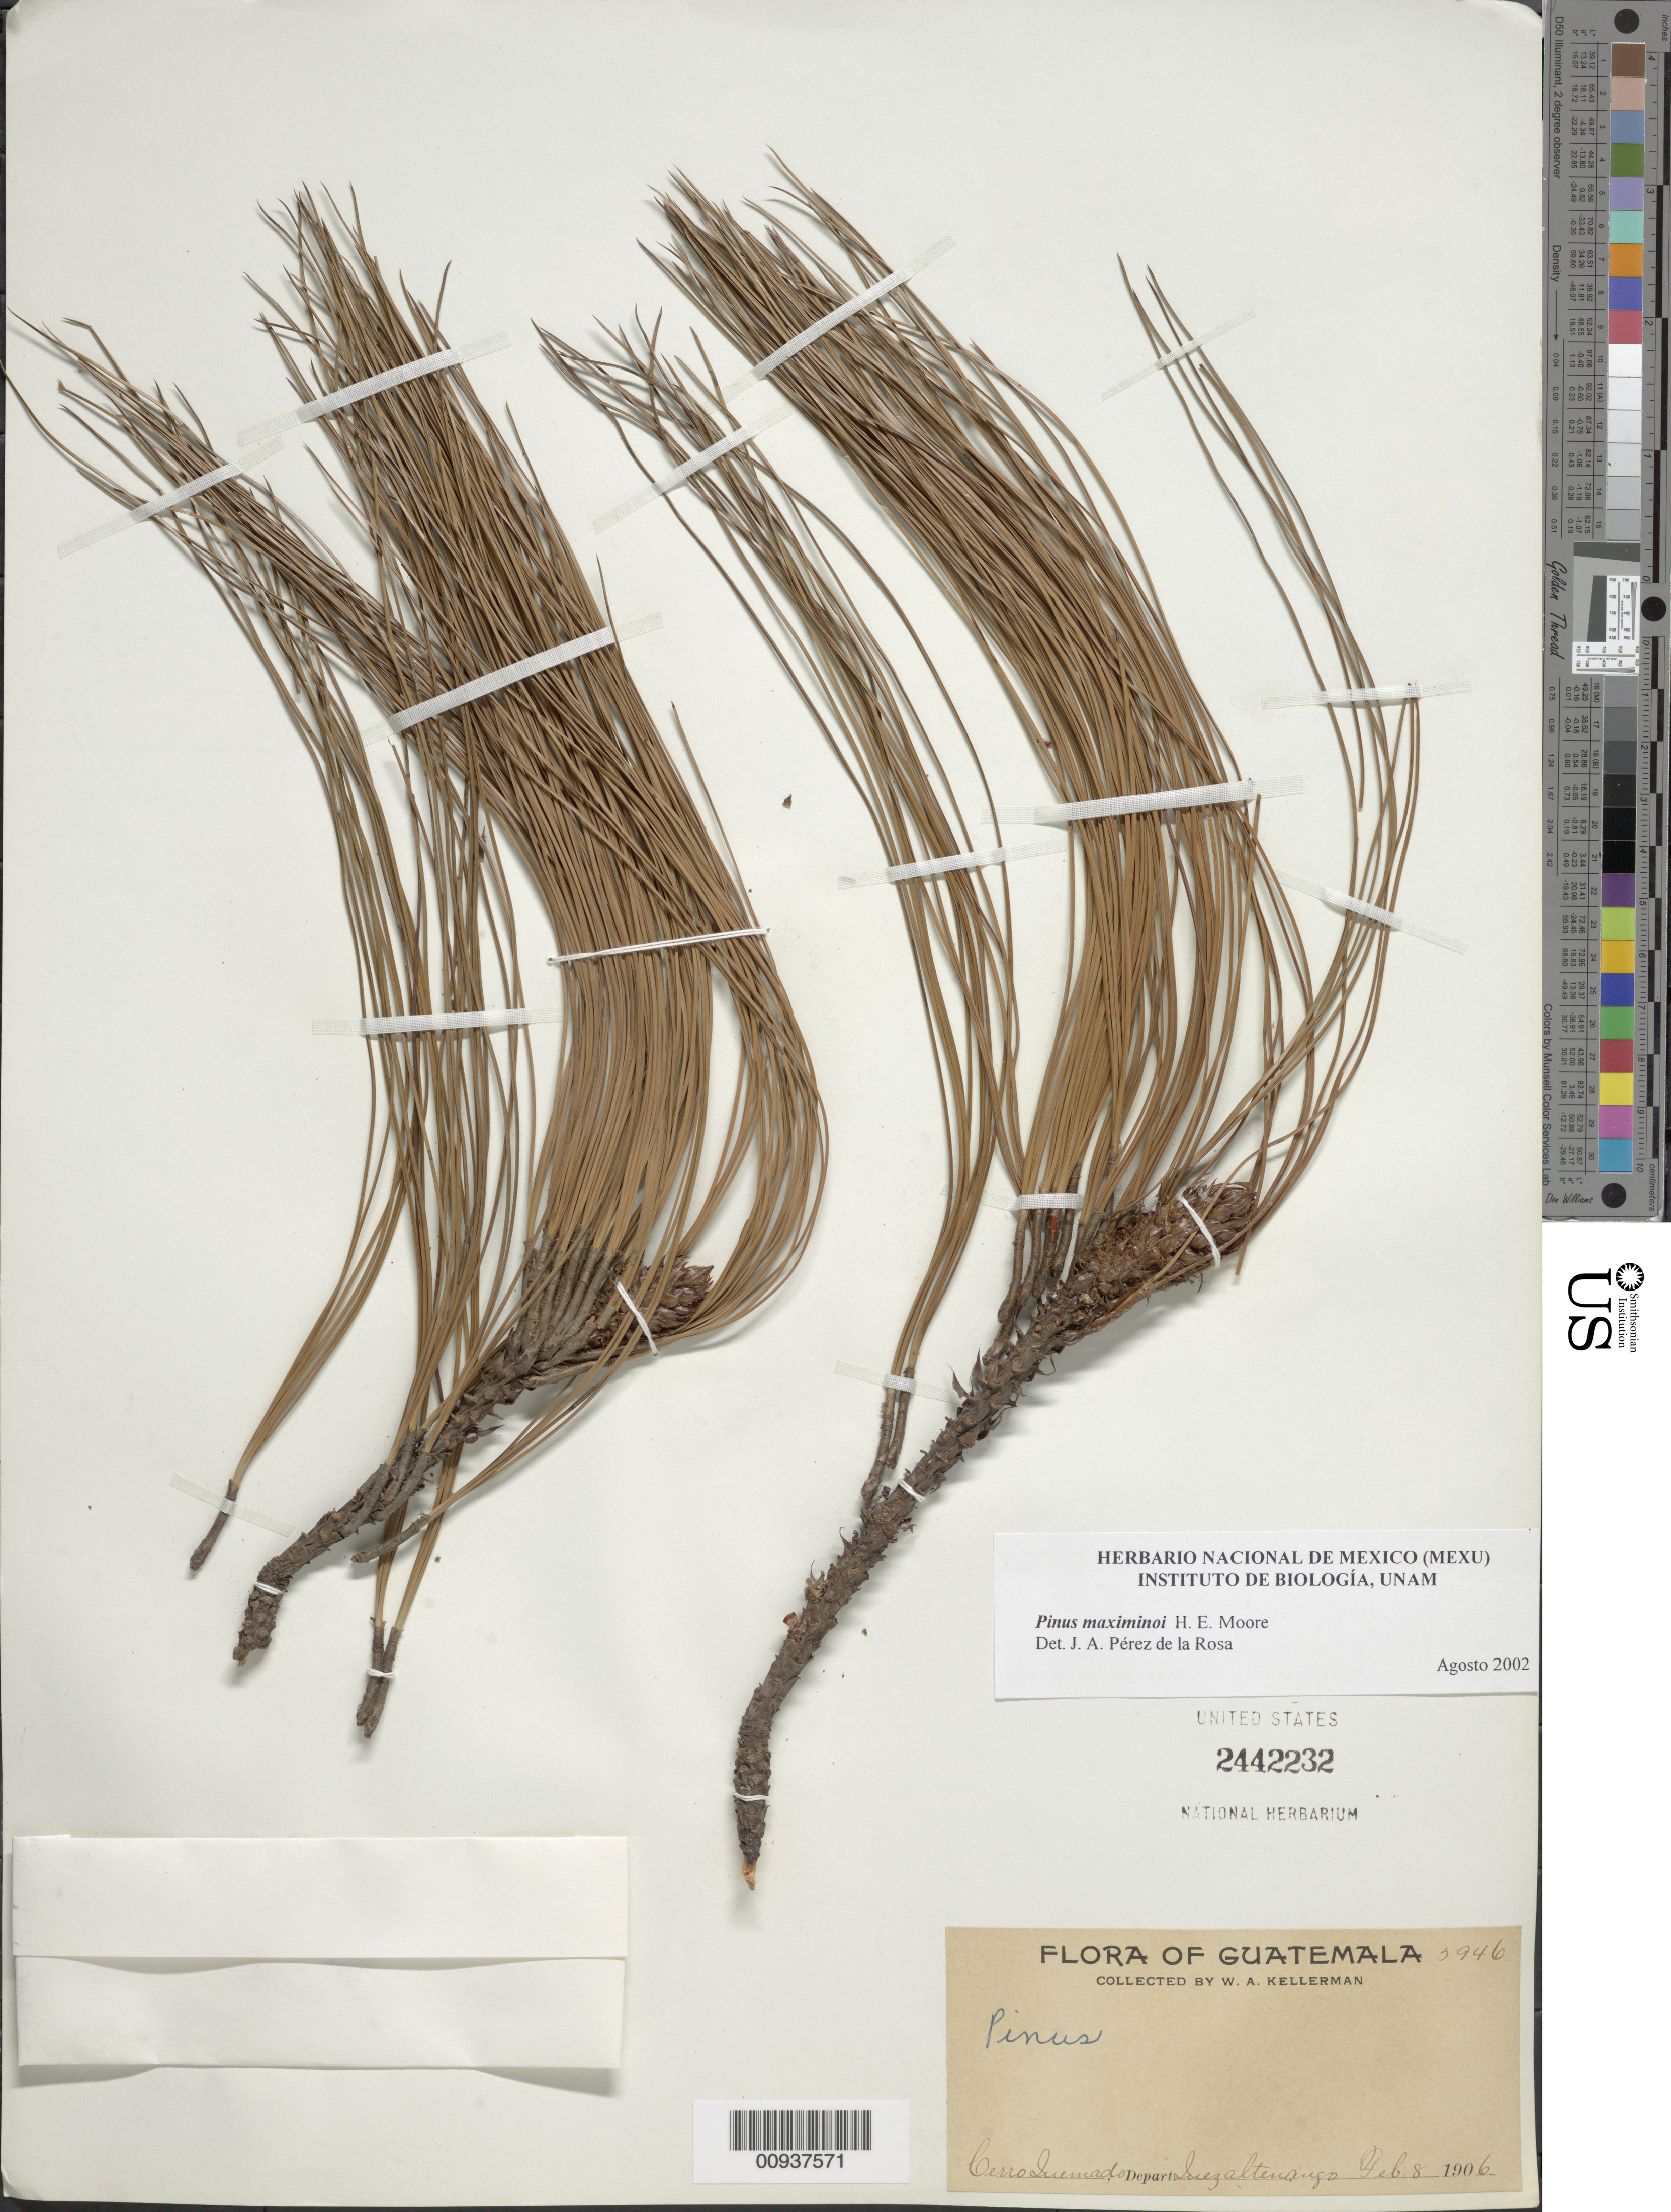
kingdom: Plantae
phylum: Tracheophyta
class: Pinopsida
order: Pinales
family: Pinaceae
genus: Pinus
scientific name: Pinus maximinoi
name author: H.E. Moore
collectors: W. A. Kellerman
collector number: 5946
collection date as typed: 08 Feb 1906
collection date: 1906-02-08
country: Guatemala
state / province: Quetzaltenango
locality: Cerro Quemado.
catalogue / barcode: US 2442232